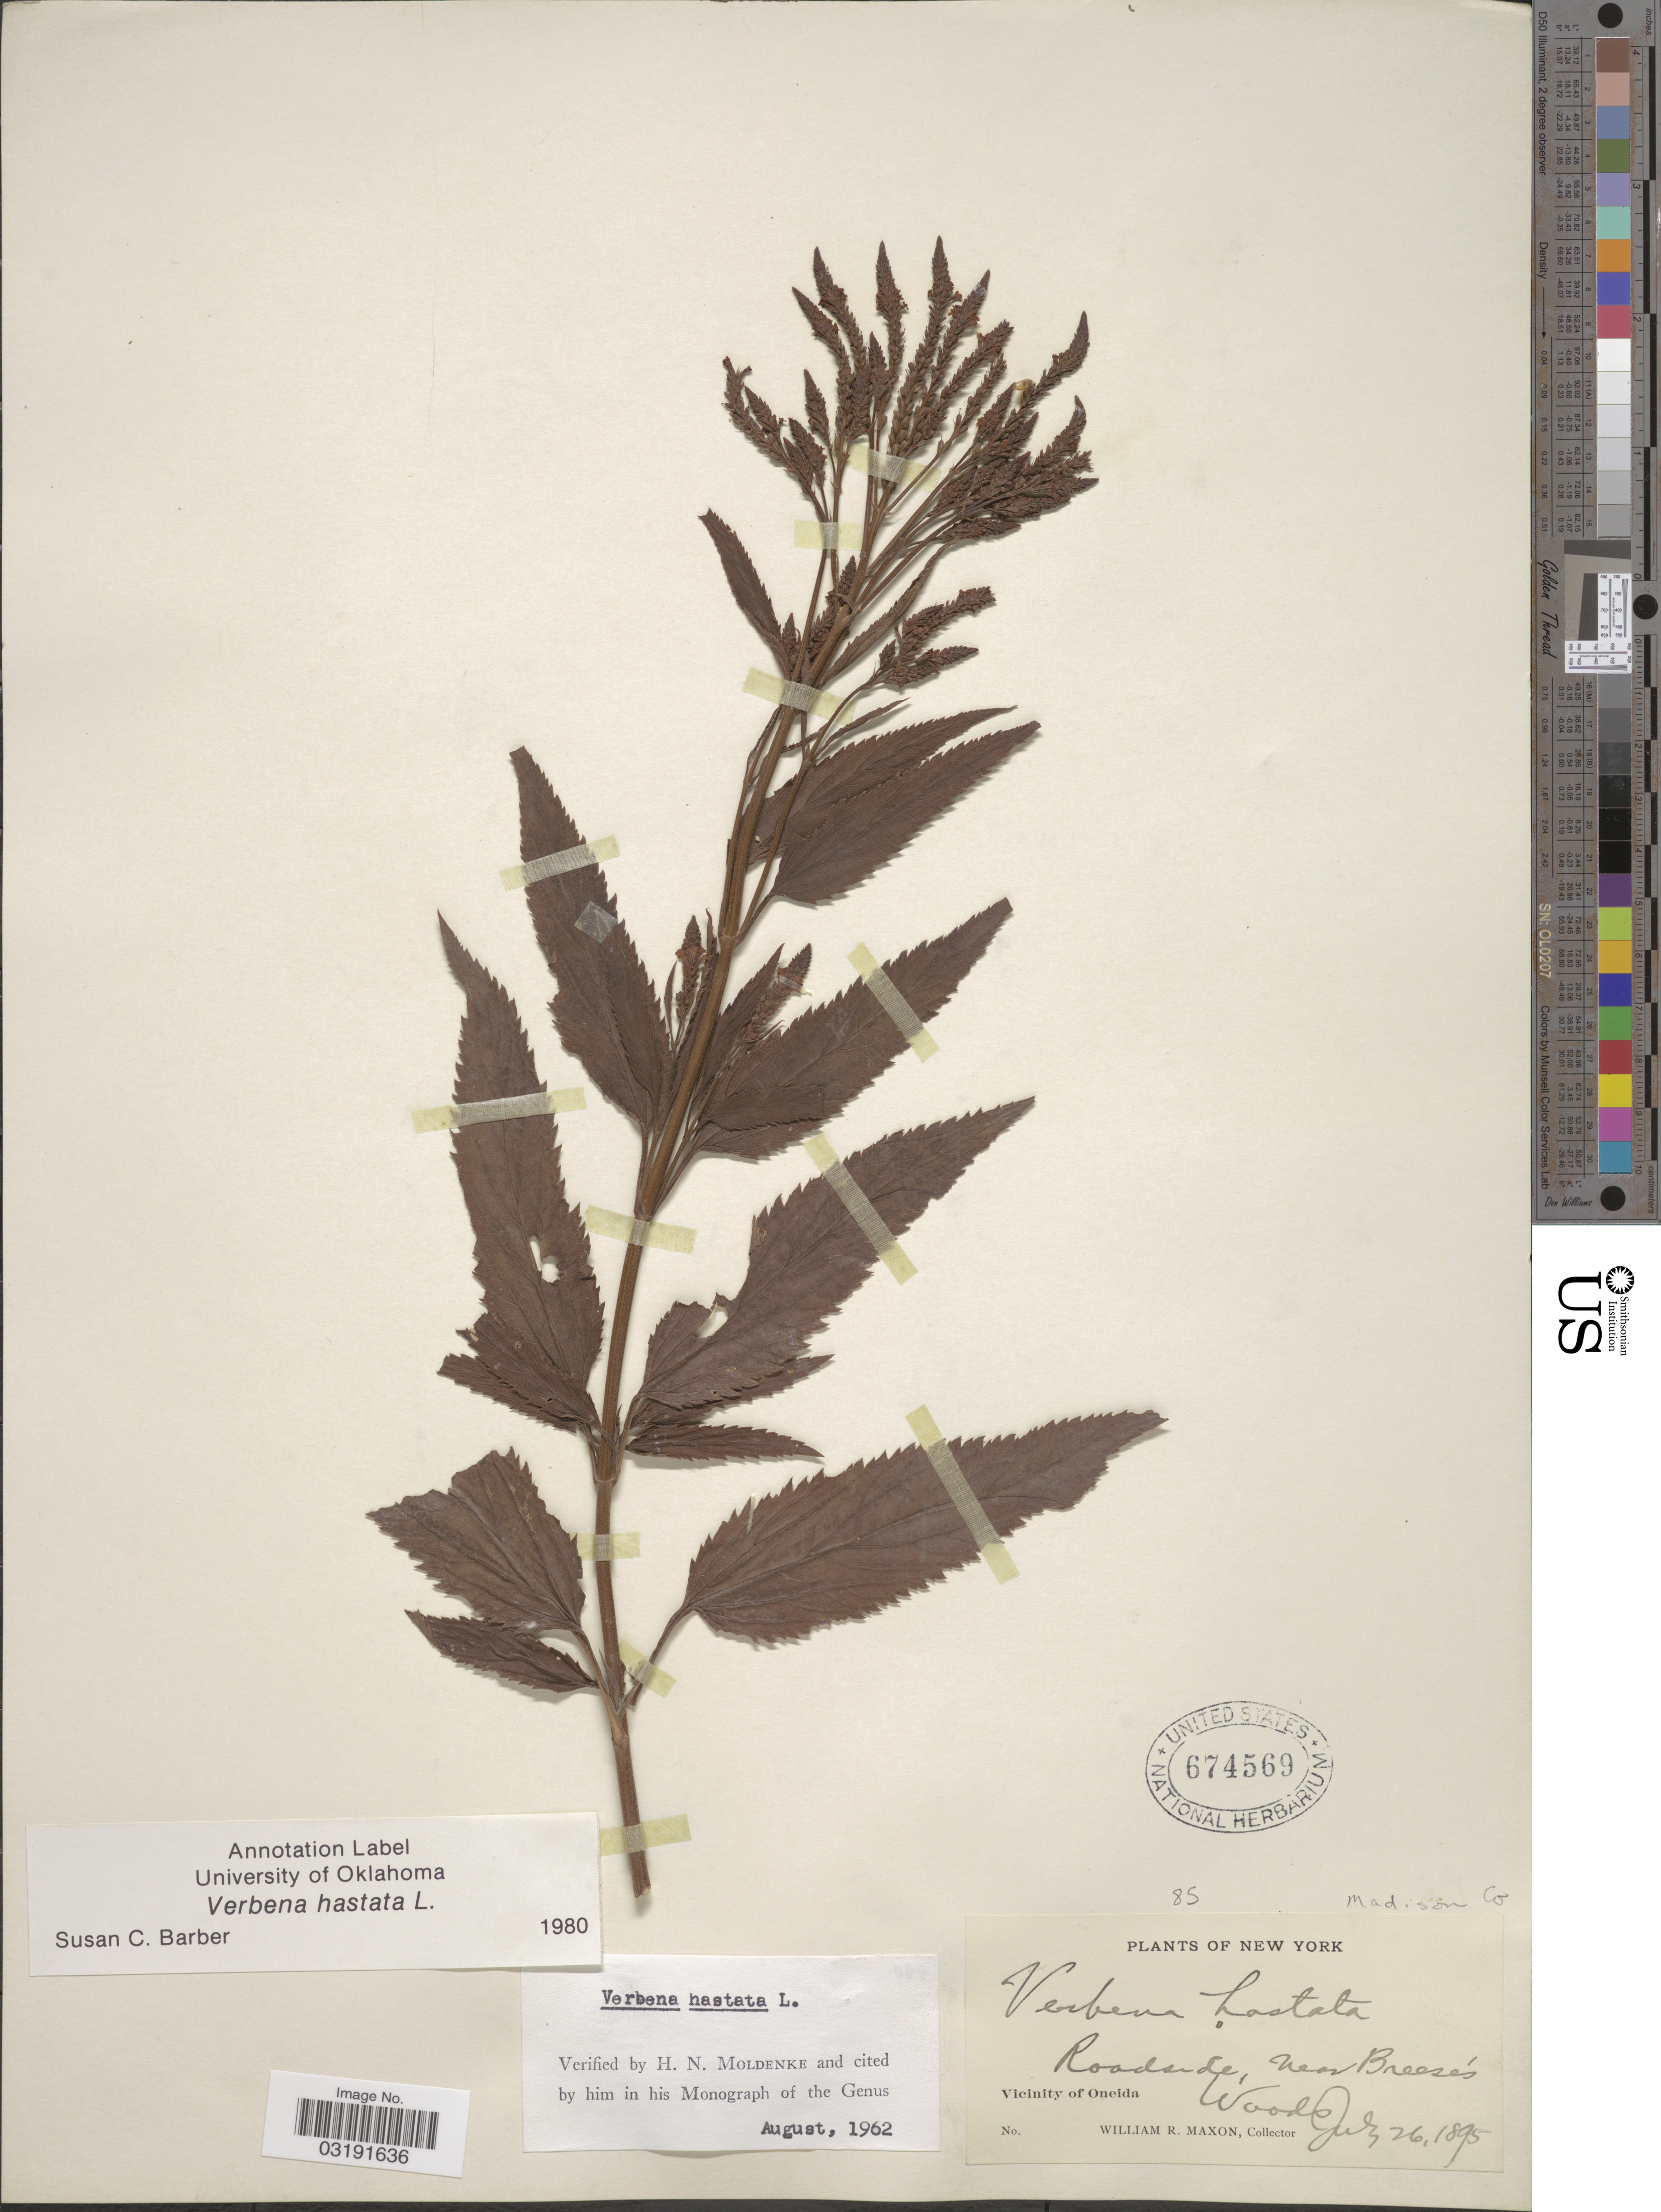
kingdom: Plantae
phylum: Tracheophyta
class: Magnoliopsida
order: Lamiales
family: Verbenaceae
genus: Verbena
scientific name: Verbena hastata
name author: L.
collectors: W. R. Maxon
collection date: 1895-07-26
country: United States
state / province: New York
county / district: Oneida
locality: Roadside, near Breesés, Vicinity of Oneida, Madison Co.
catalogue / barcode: US 674569